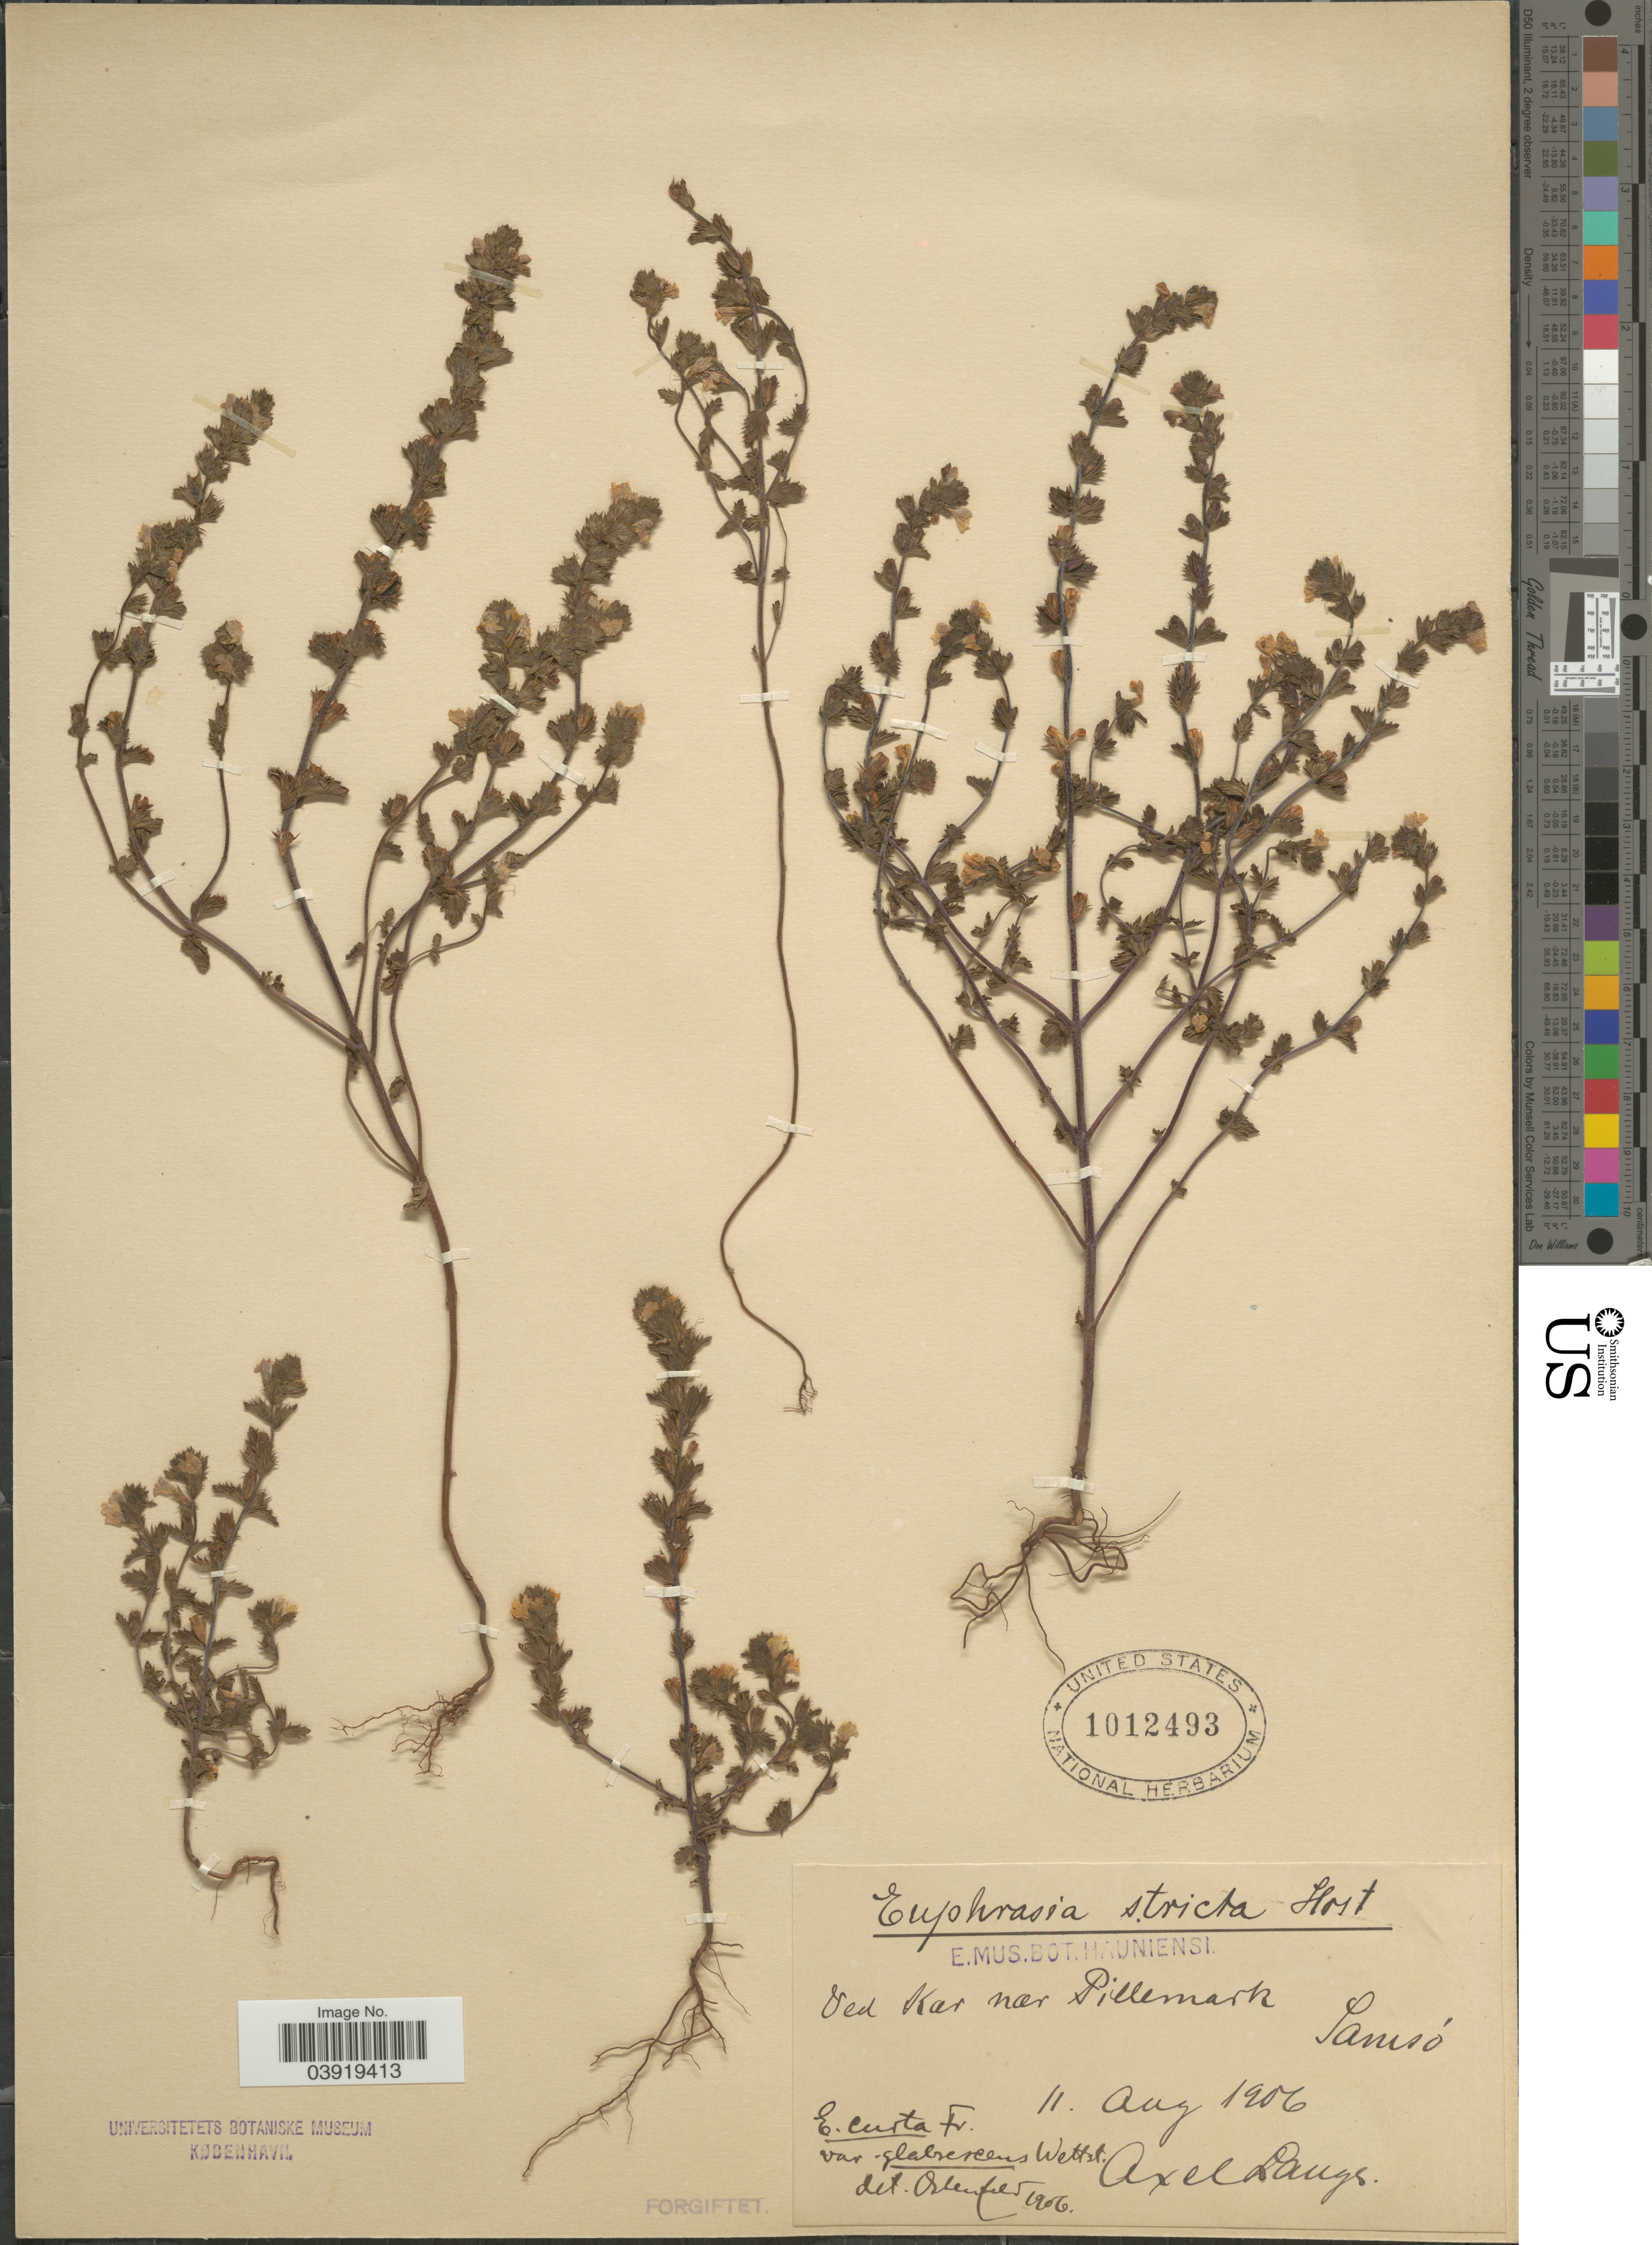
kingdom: Plantae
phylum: Tracheophyta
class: Magnoliopsida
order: Lamiales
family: Orobanchaceae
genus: Euphrasia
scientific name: Euphrasia stricta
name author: Kunth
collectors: A. E. Lange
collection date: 1906-08-11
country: Denmark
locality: Ved Kar nær Pillemark, Samsó.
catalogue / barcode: US 1012493